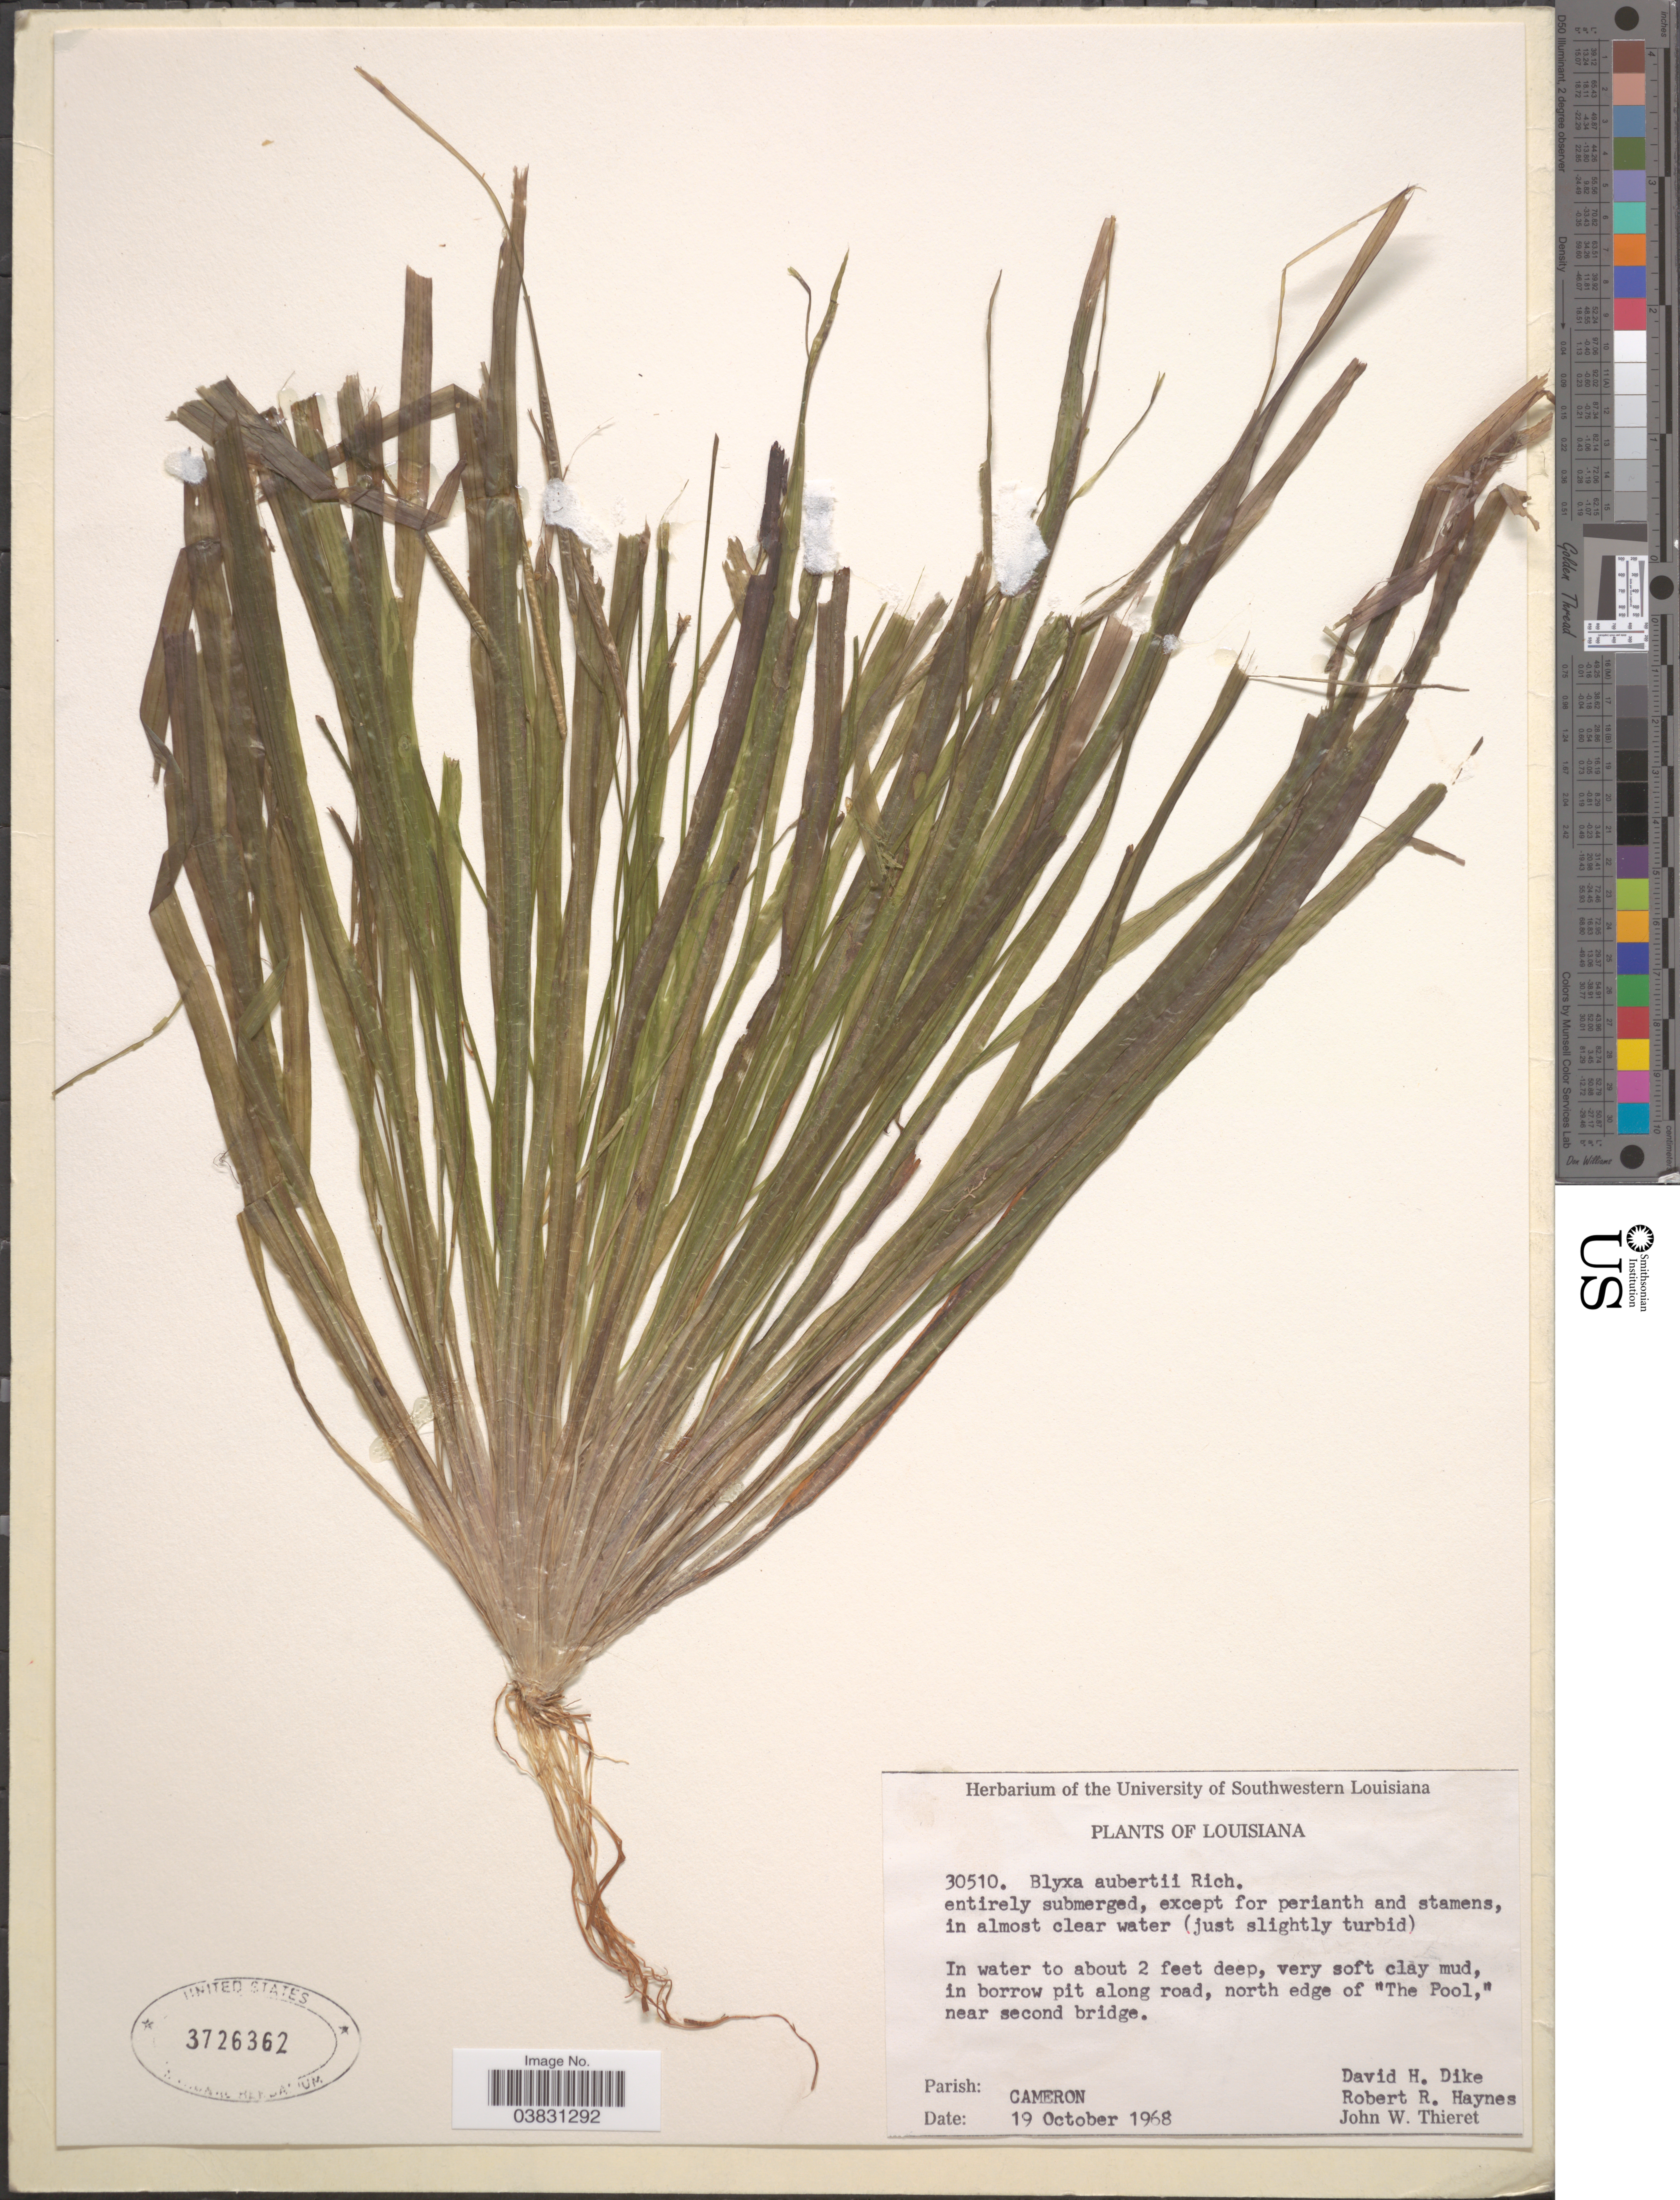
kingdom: Plantae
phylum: Tracheophyta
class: Liliopsida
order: Alismatales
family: Hydrocharitaceae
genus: Blyxa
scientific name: Blyxa aubertii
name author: Rich.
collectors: D. Dike, R. R. Haynes & J. W. Thieret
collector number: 30510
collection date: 1968-10-19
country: United States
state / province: Louisiana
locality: In borrow pit along road, north edge of "The Pool," near second bridge. Parish: Cameron.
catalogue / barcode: US 3726362